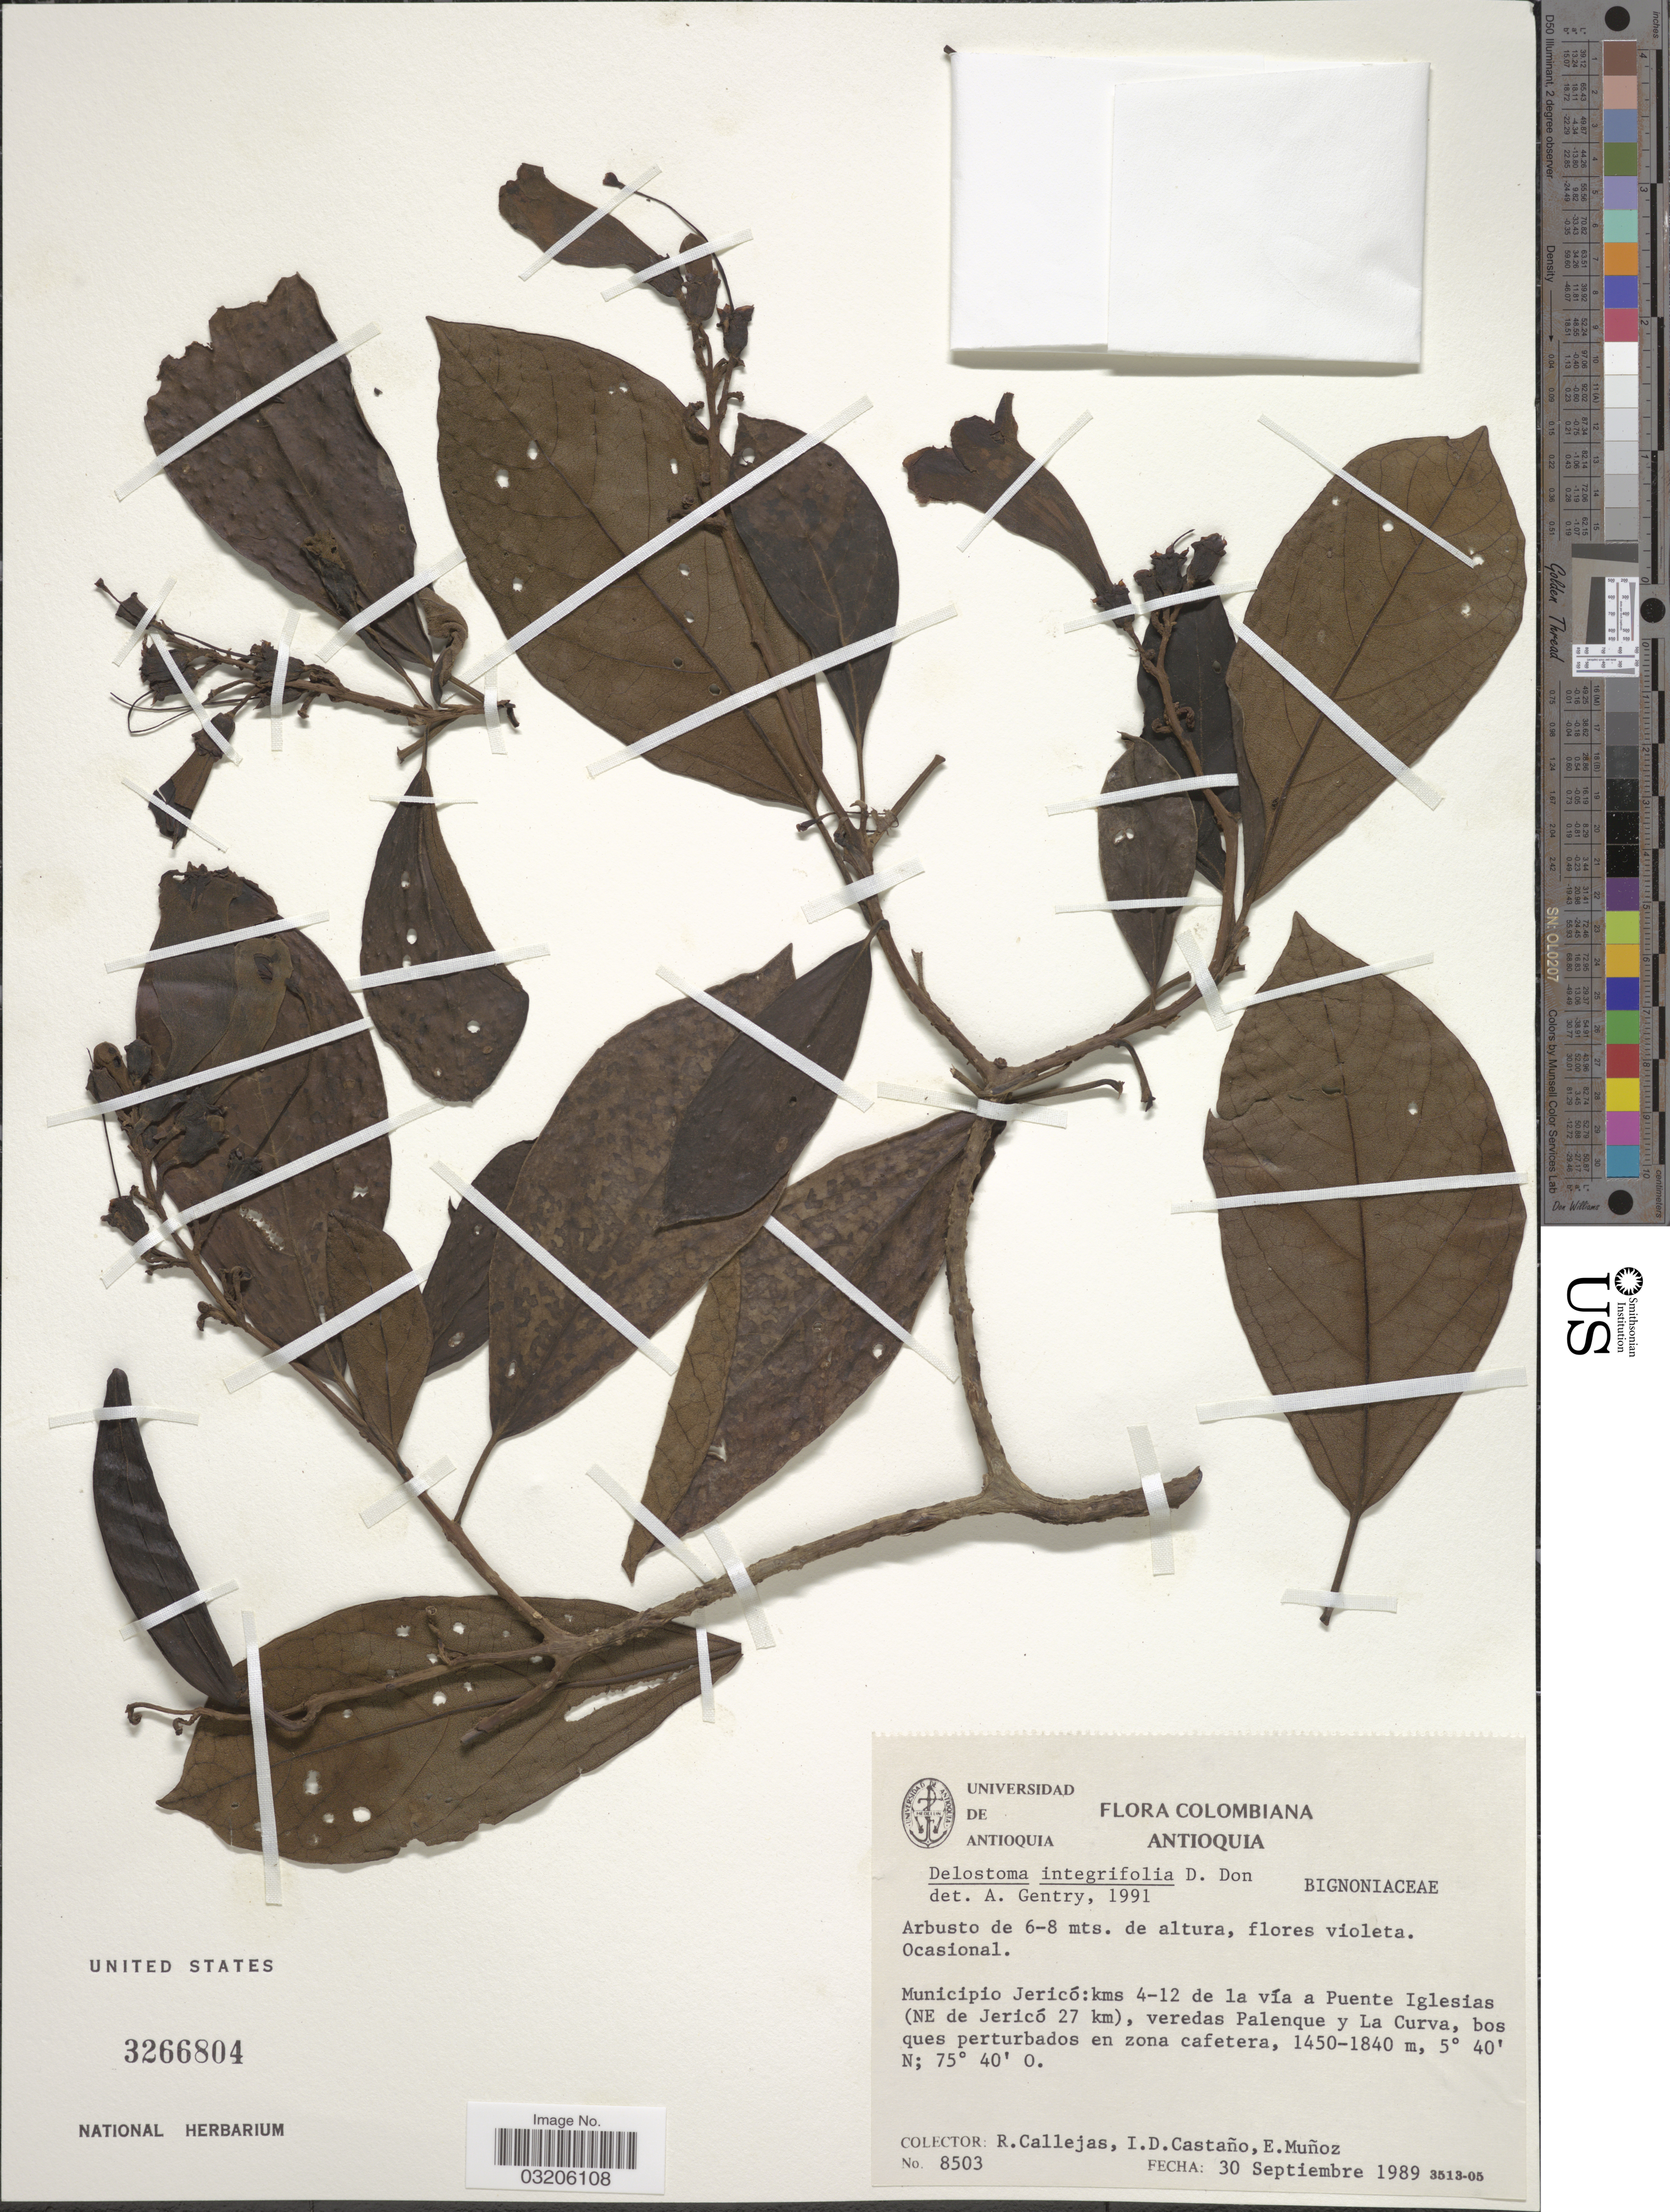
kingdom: Plantae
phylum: Tracheophyta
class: Magnoliopsida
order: Lamiales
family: Bignoniaceae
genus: Delostoma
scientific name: Delostoma integrifolium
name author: D. Don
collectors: R. Callejas, I. Castaño & E. Munoz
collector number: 8503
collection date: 1989-09-30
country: Colombia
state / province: Antioquia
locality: Municipio Jericó: kms 4-12 de la vía a Puente Iglesias (NE de Jerícó 27 km), veredas Palenque y La Curva, bos ques perturbados en zona cafetera.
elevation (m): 1450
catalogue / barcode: US 3266804